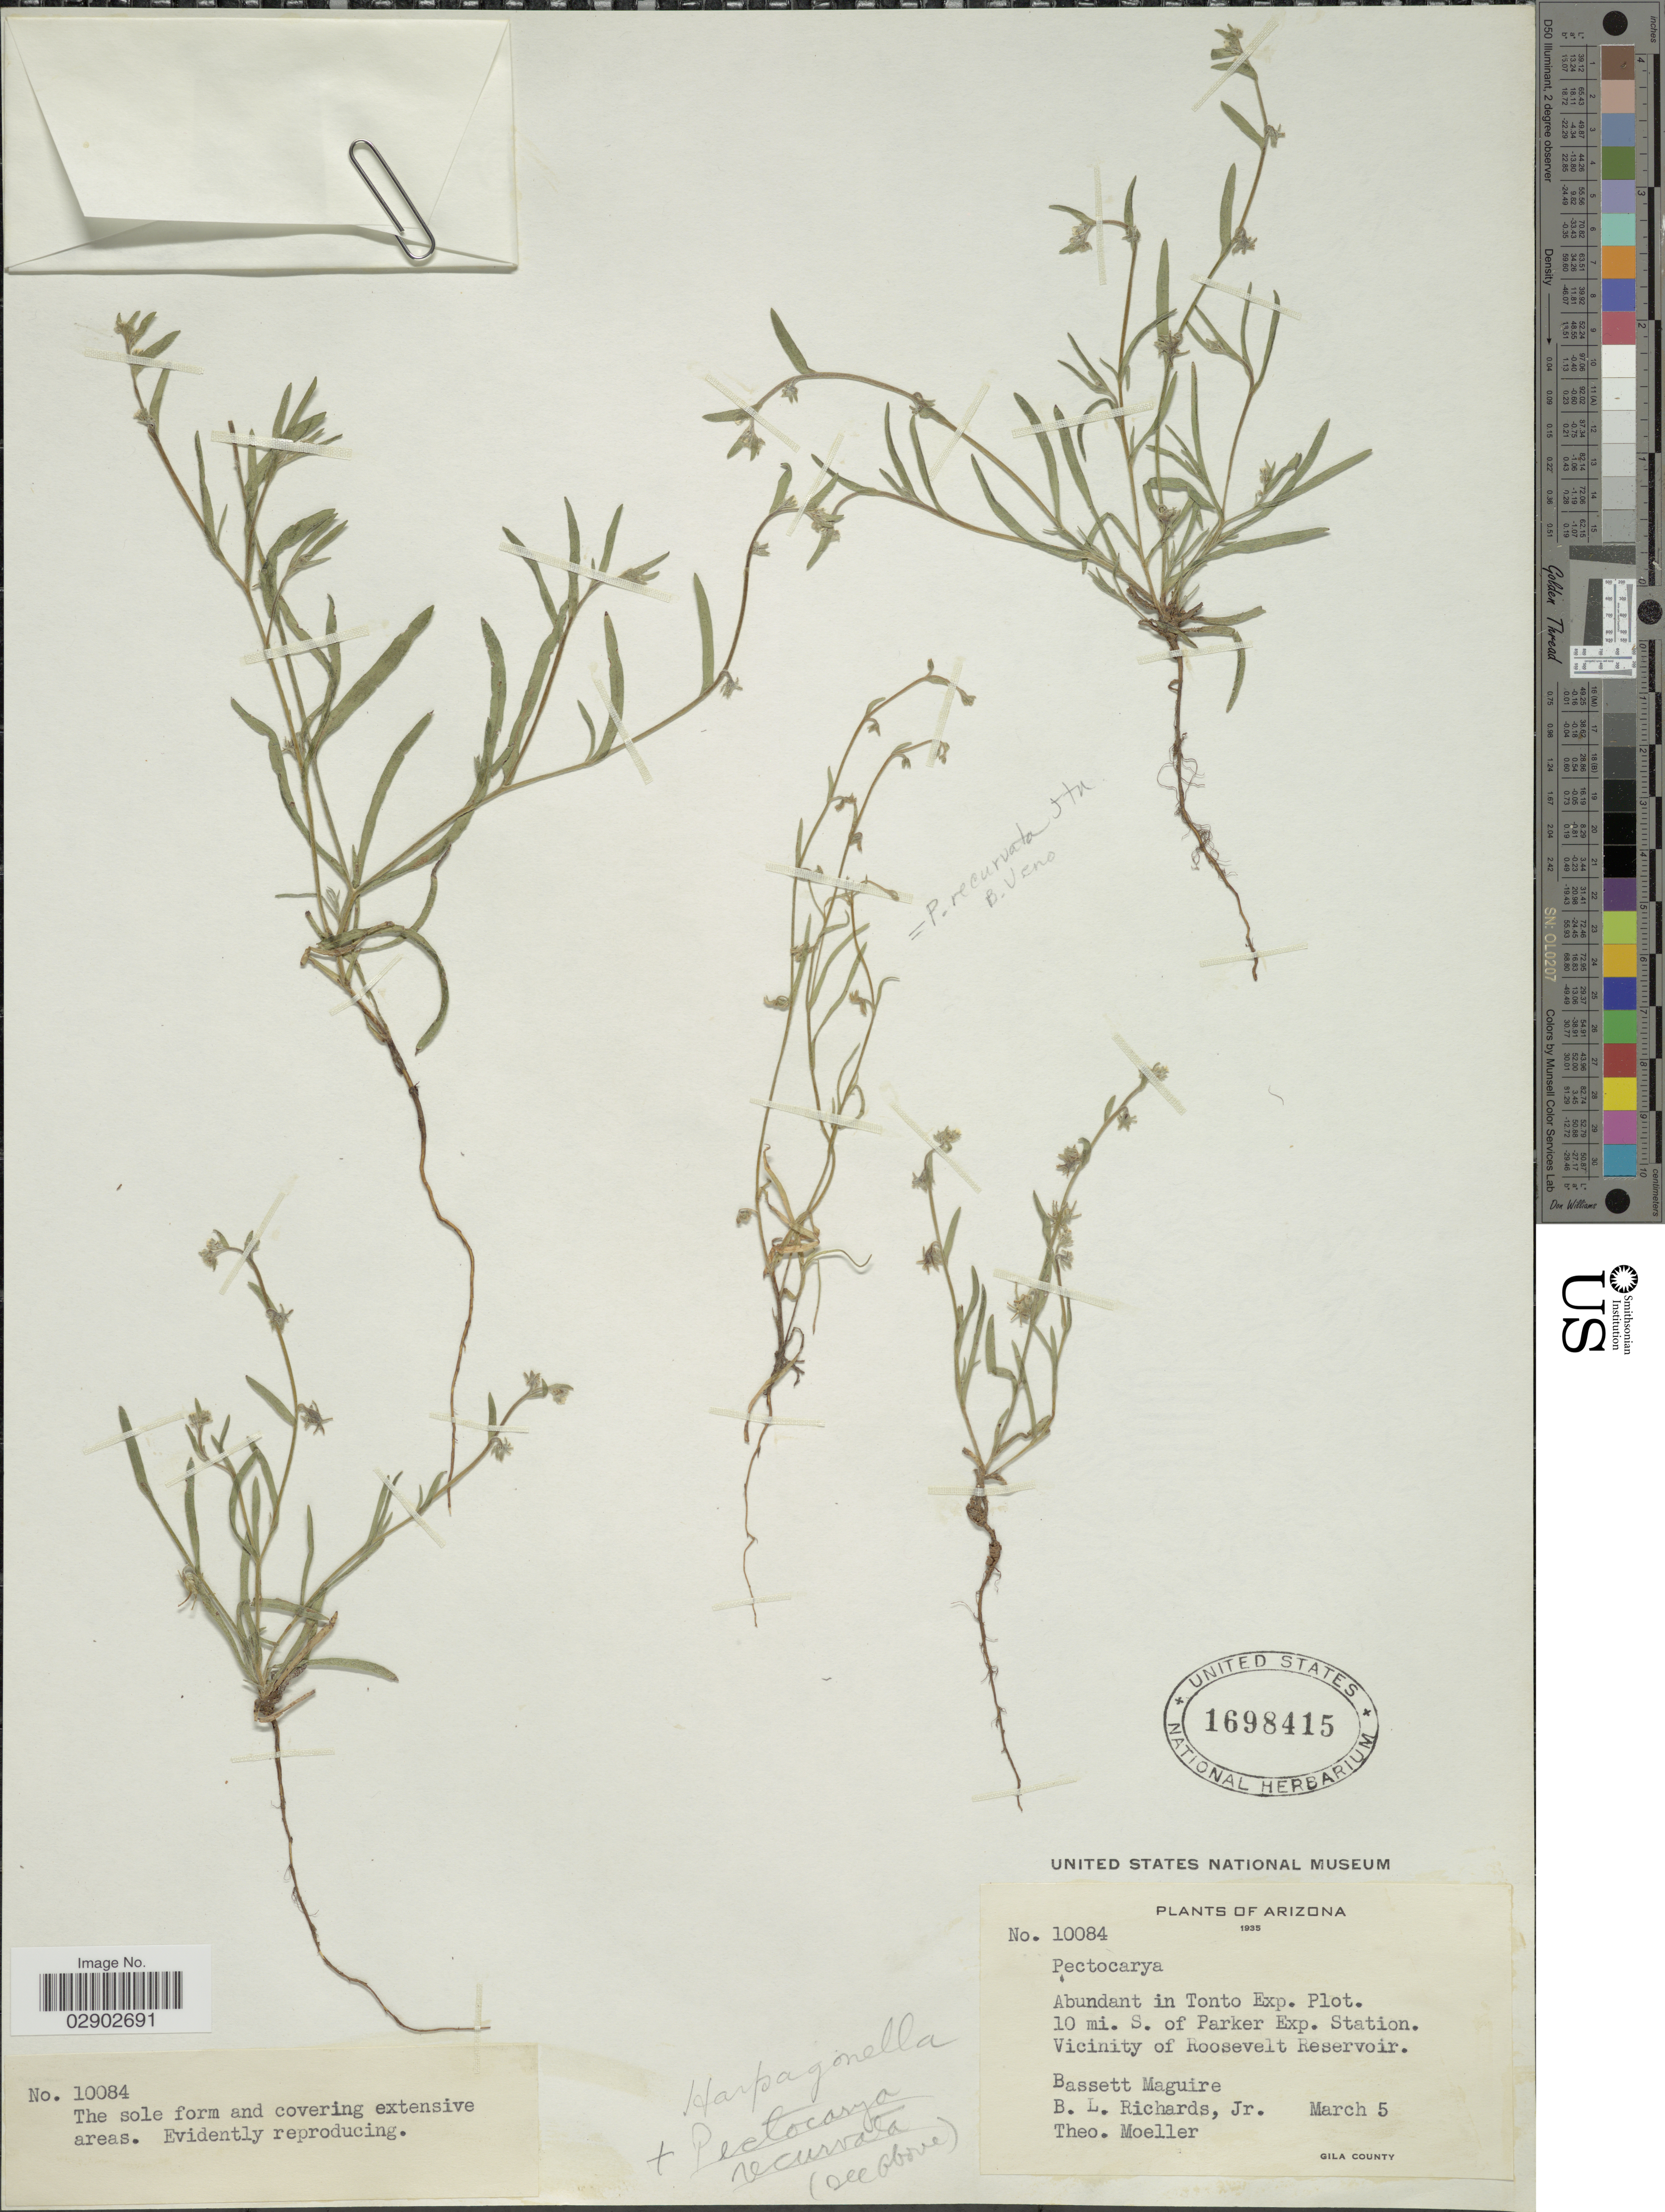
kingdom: Plantae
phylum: Tracheophyta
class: Magnoliopsida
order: Boraginales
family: Boraginaceae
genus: Pectocarya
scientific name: Pectocarya recurvata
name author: I.M. Johnst.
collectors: B. Maguire, B. Richards & T. Moeller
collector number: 10084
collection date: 1935-03-05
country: United States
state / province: Arizona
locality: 10 mi. S. of Parker Exp. Station, Vicinity of Roosevelt Reservoir. Gila County.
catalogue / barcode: US 1698415